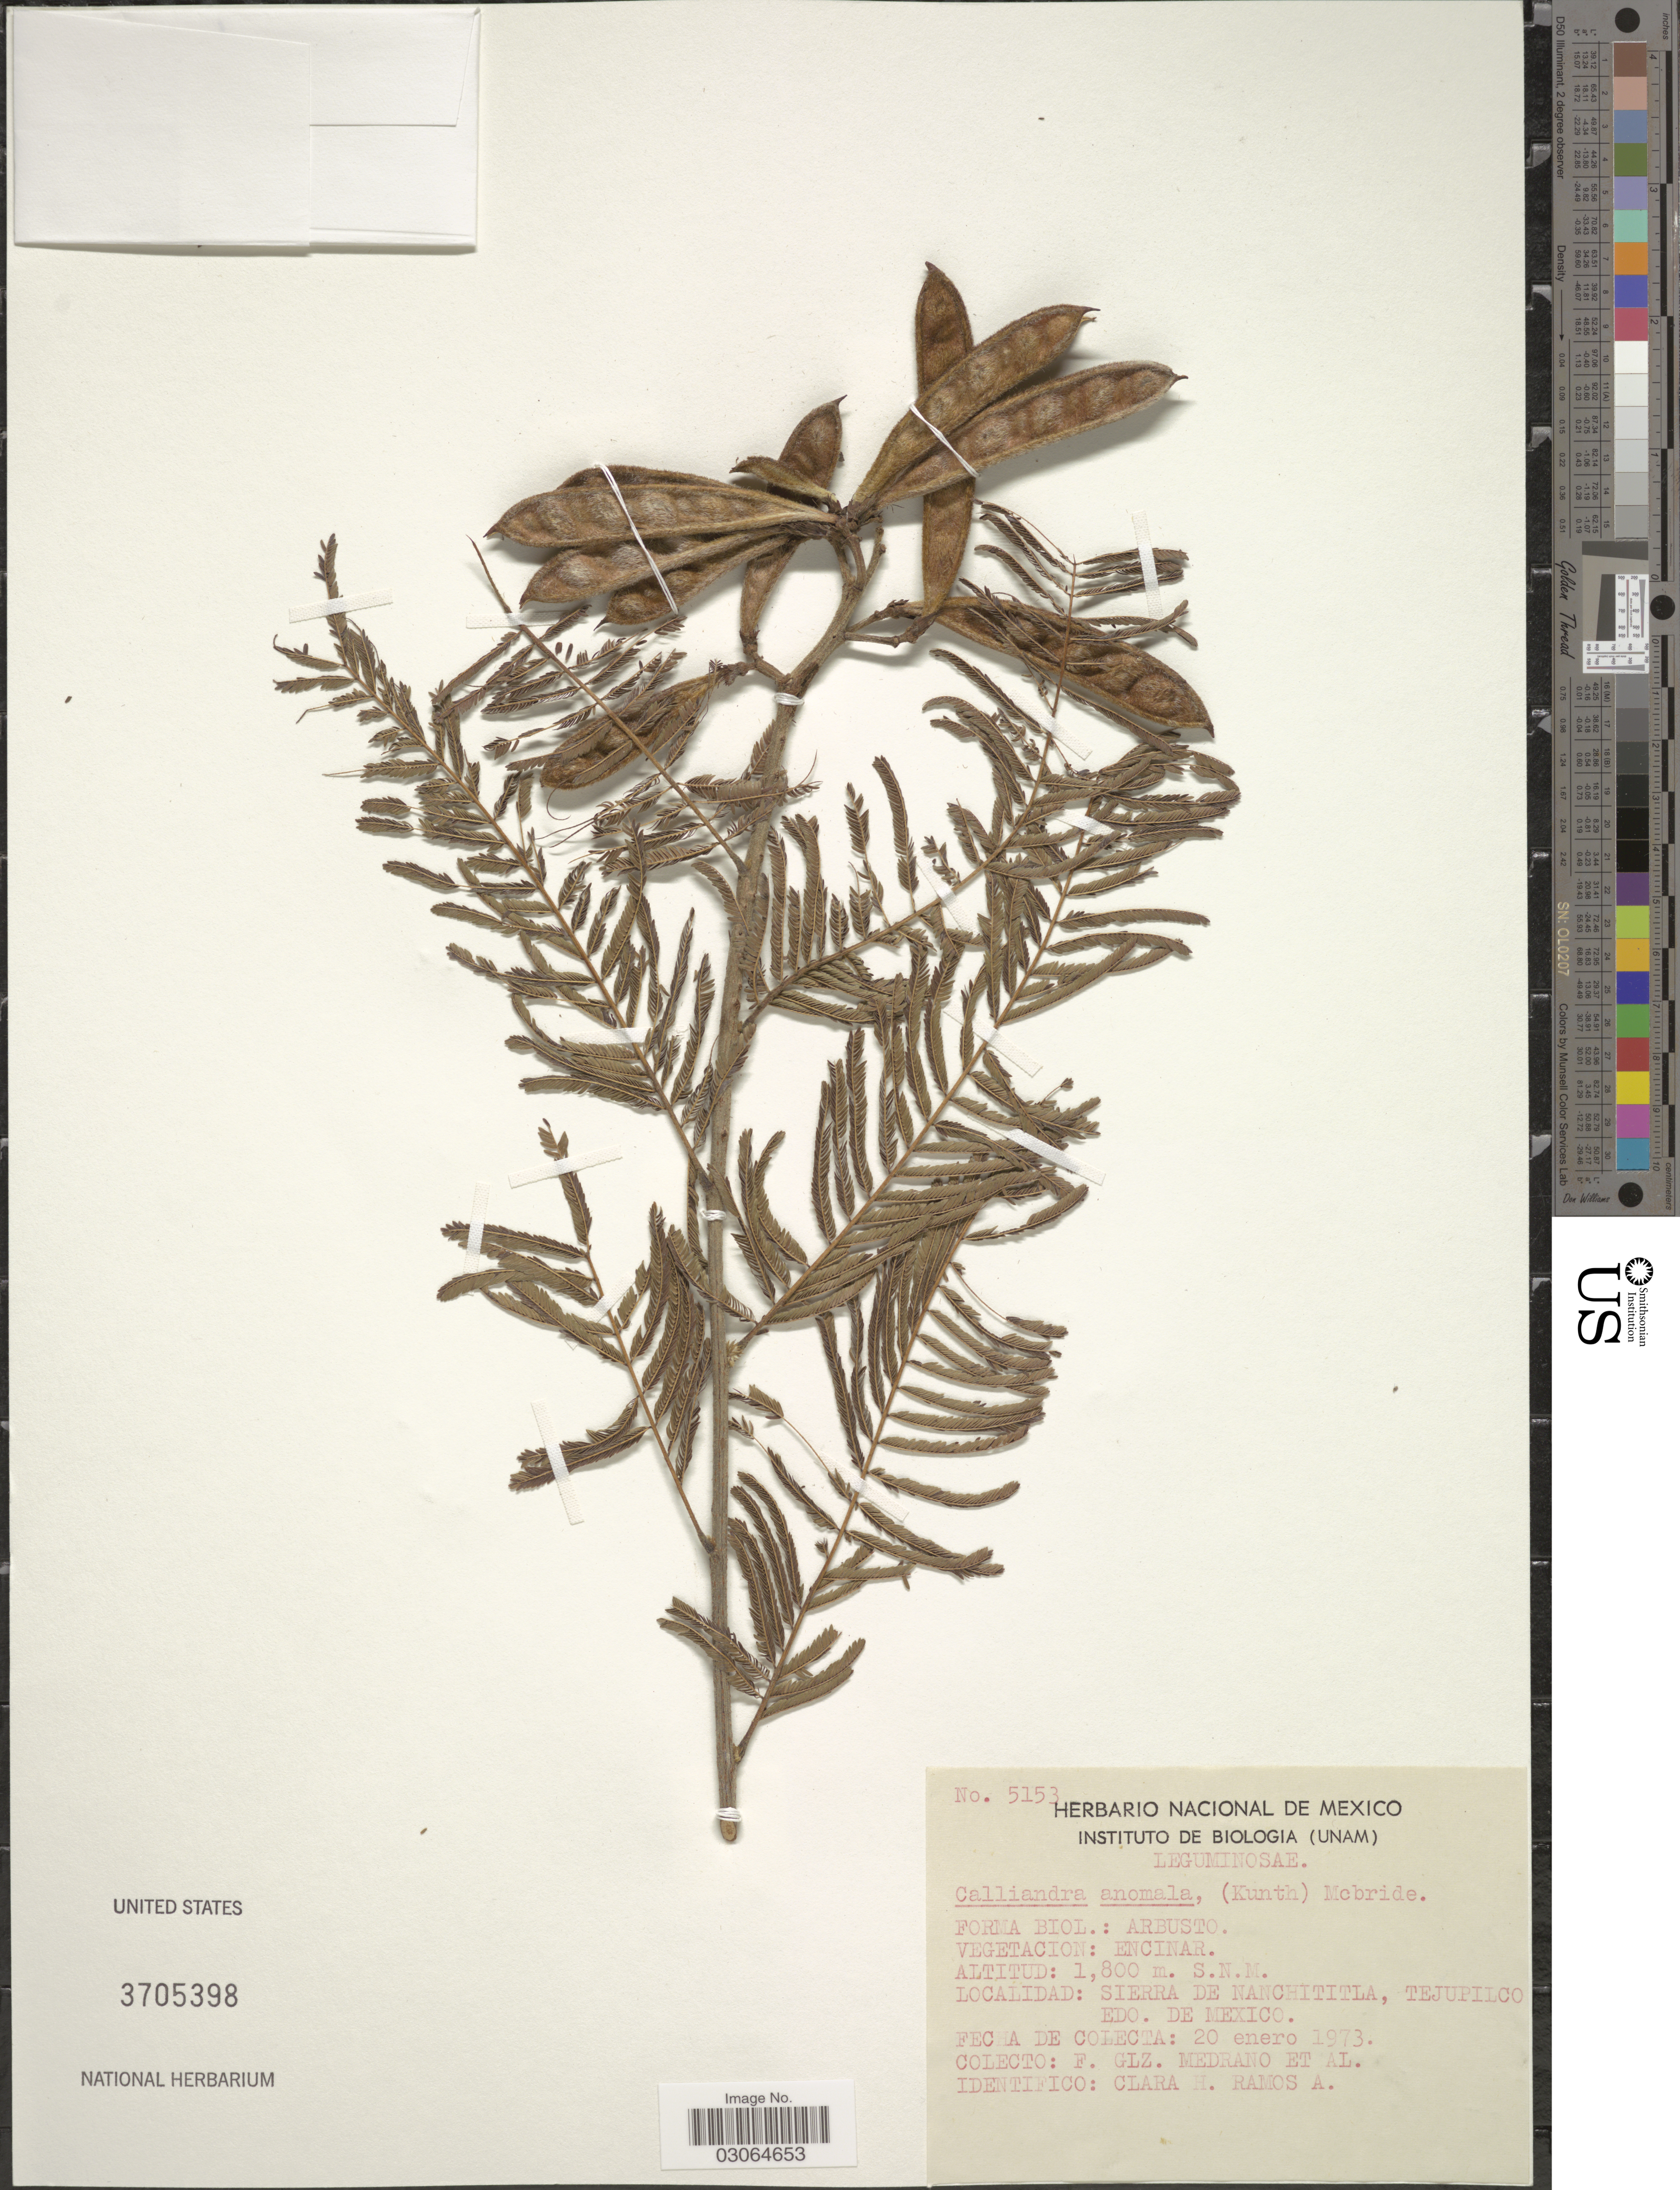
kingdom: Plantae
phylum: Tracheophyta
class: Magnoliopsida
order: Fabales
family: Fabaceae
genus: Calliandra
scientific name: Calliandra anomala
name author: (Kunth) J.F. Macbr.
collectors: F. Medrano & et al.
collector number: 5153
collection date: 1973-01-20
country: Mexico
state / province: México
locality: Sierra de Nanchititla, Tejupilco.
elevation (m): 1800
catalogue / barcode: US 3705398